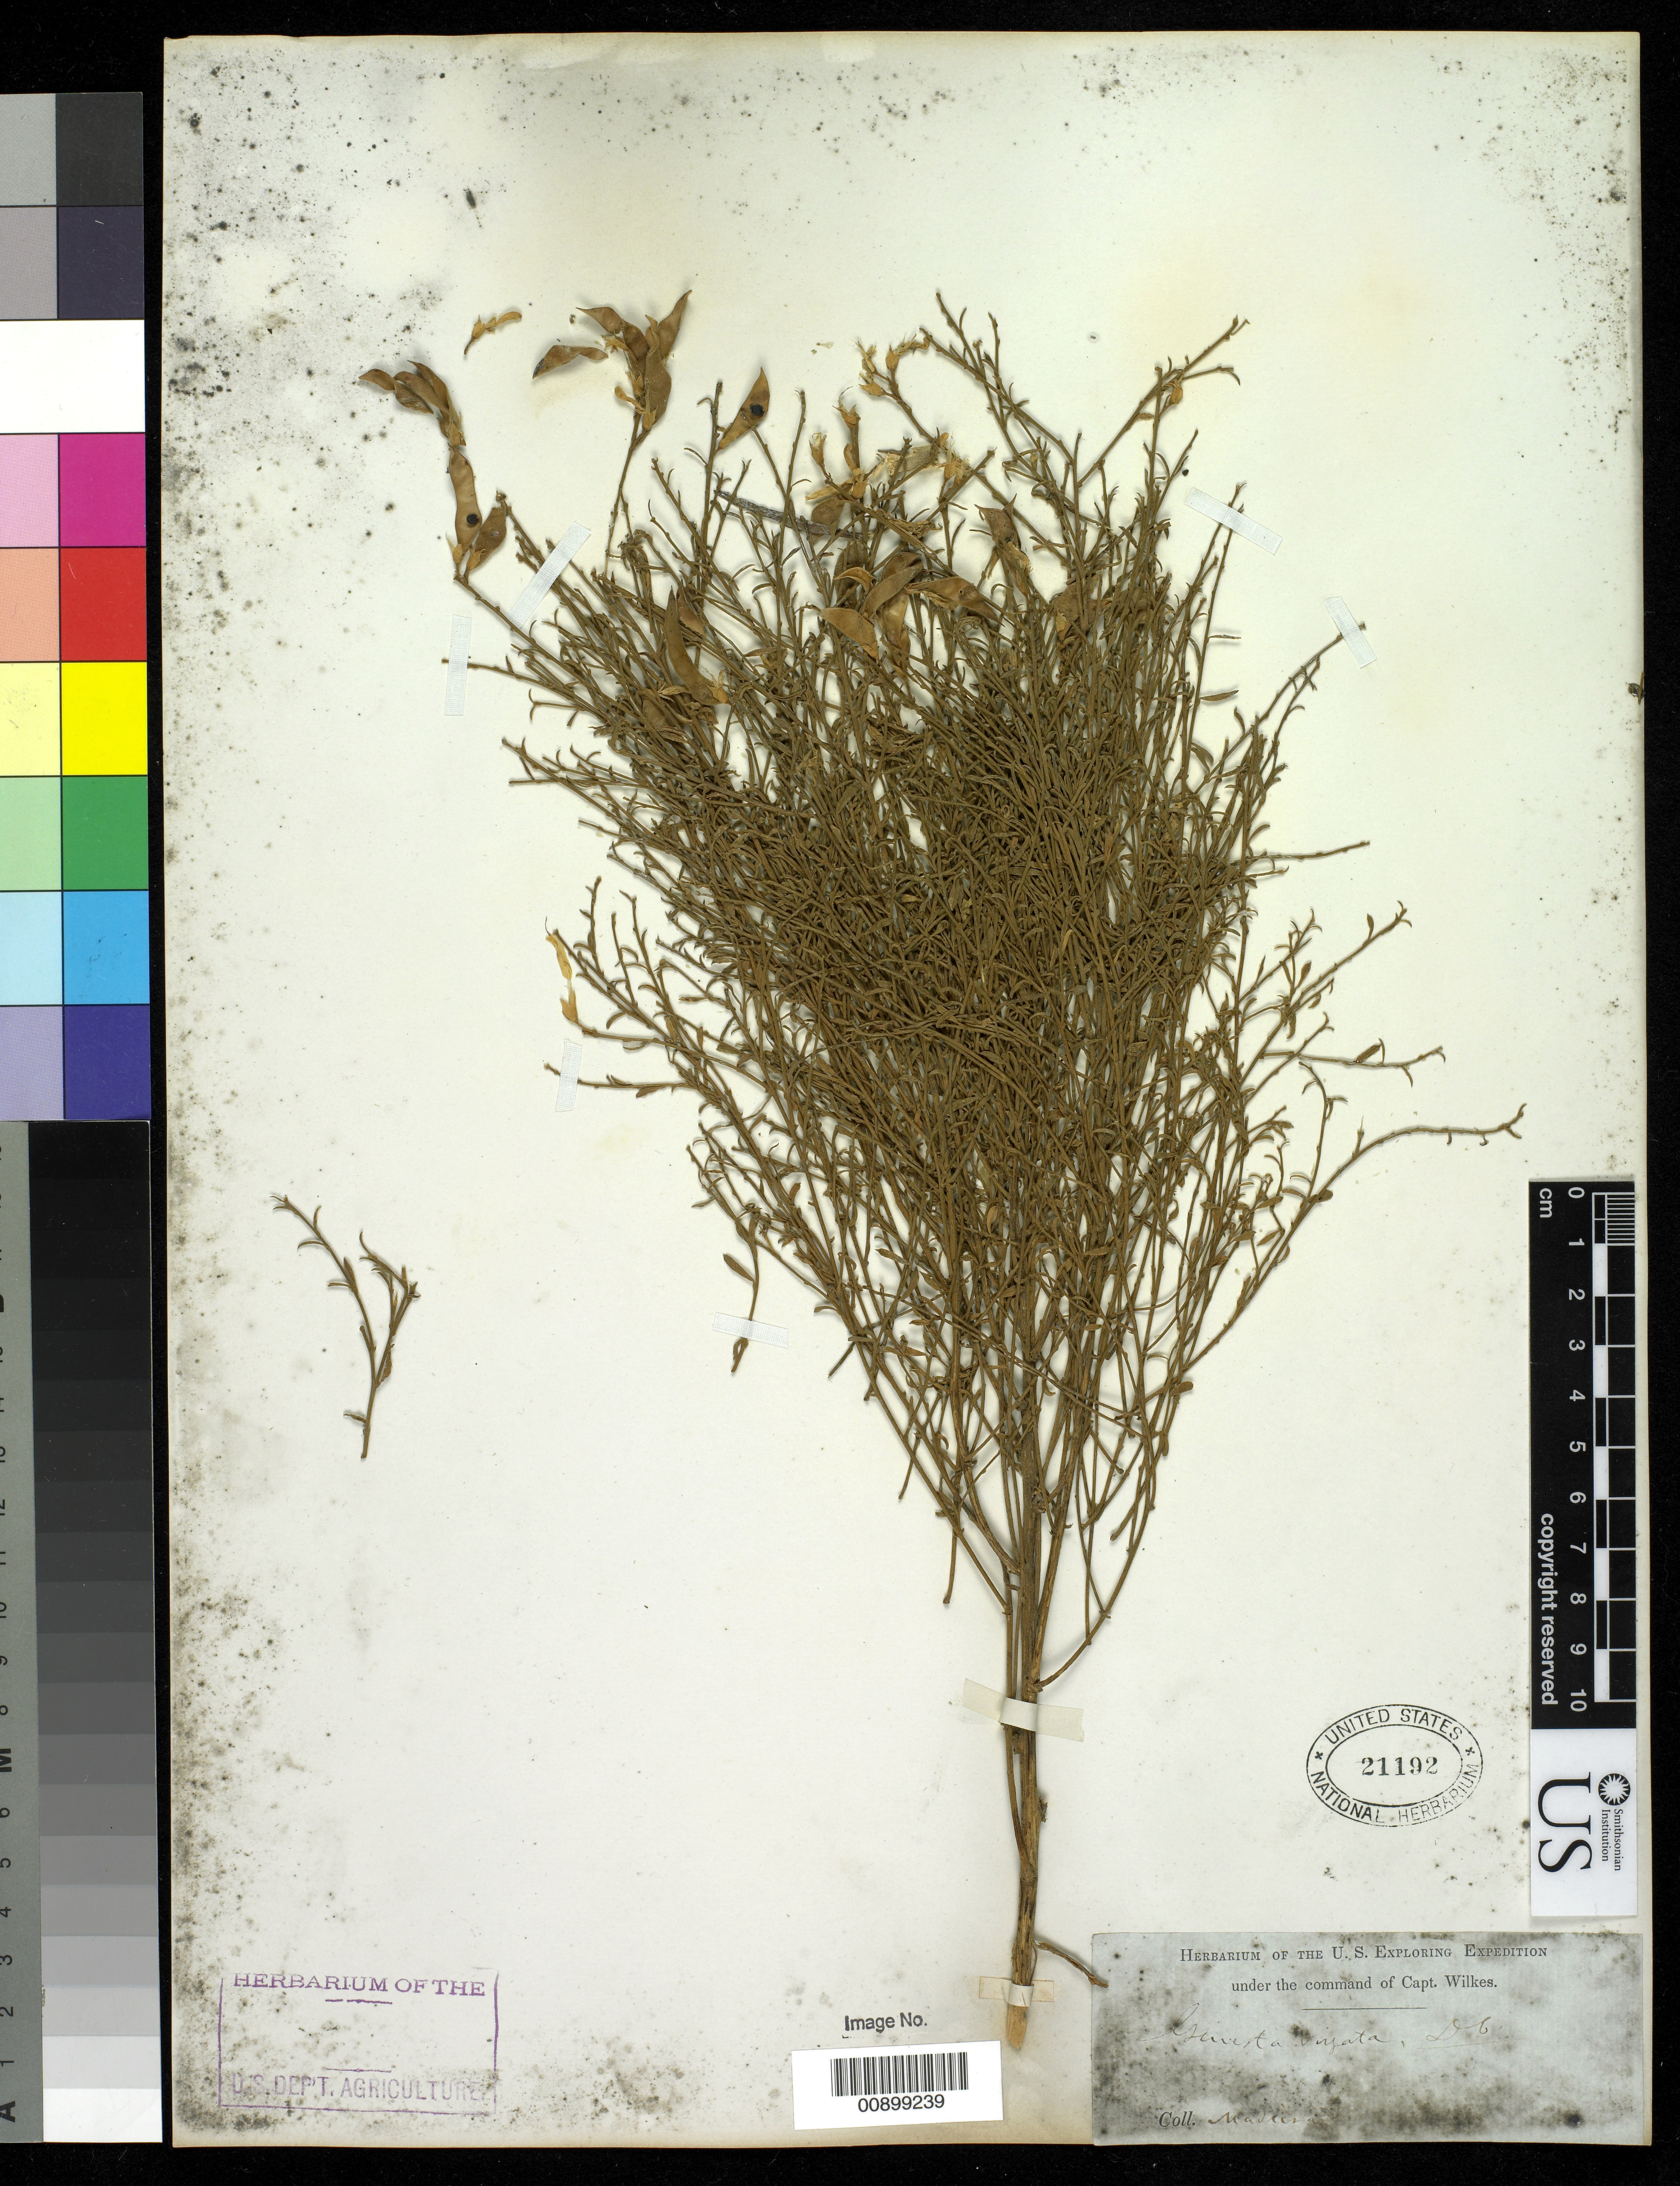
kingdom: Plantae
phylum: Tracheophyta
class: Magnoliopsida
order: Fabales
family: Fabaceae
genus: Genista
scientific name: Genista virgata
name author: Link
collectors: Wilkes Explor. Exped.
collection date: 1838/1842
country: Portugal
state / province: Madeira (Aut. Reg.)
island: Madeira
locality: Funchal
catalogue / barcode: US 21192